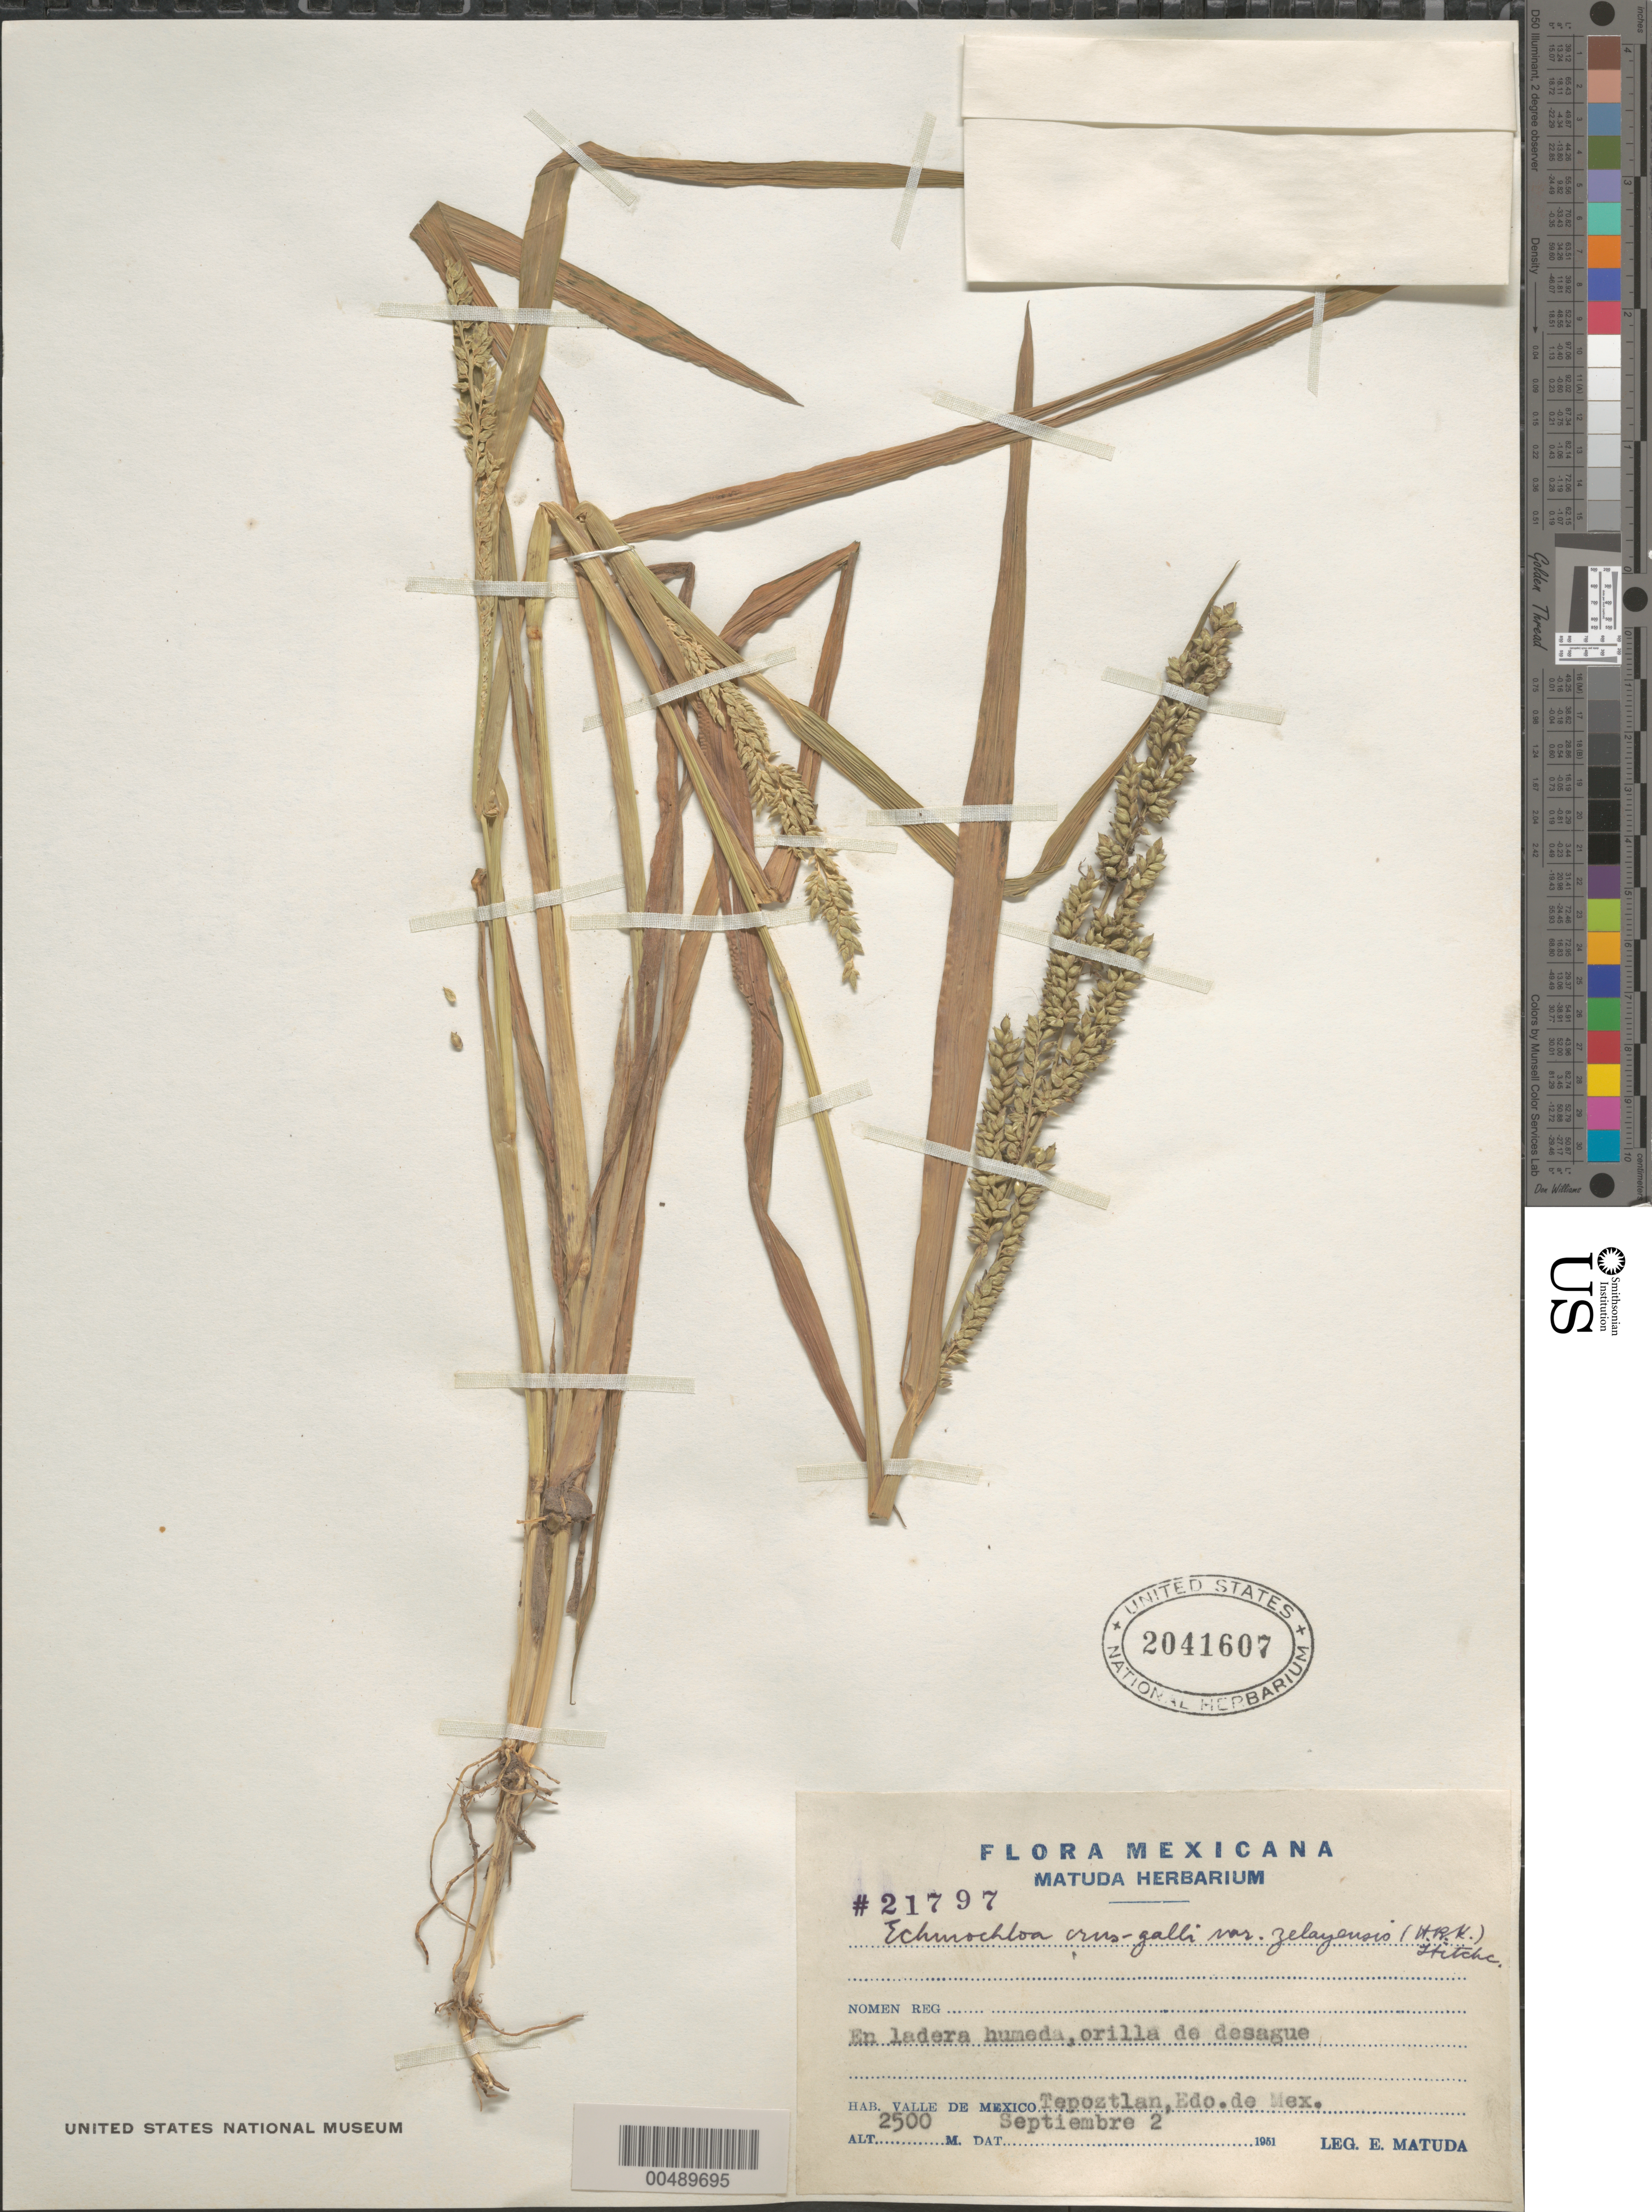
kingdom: Plantae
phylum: Tracheophyta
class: Liliopsida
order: Poales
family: Poaceae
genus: Echinochloa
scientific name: Echinochloa crus-galli var. zelayensis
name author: (Kunth) Hitchc.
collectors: E. Matuda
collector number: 21797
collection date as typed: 2 Sep 1951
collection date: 1951-09-02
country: Mexico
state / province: México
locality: Tepoztlan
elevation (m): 2500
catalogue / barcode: US 2041607